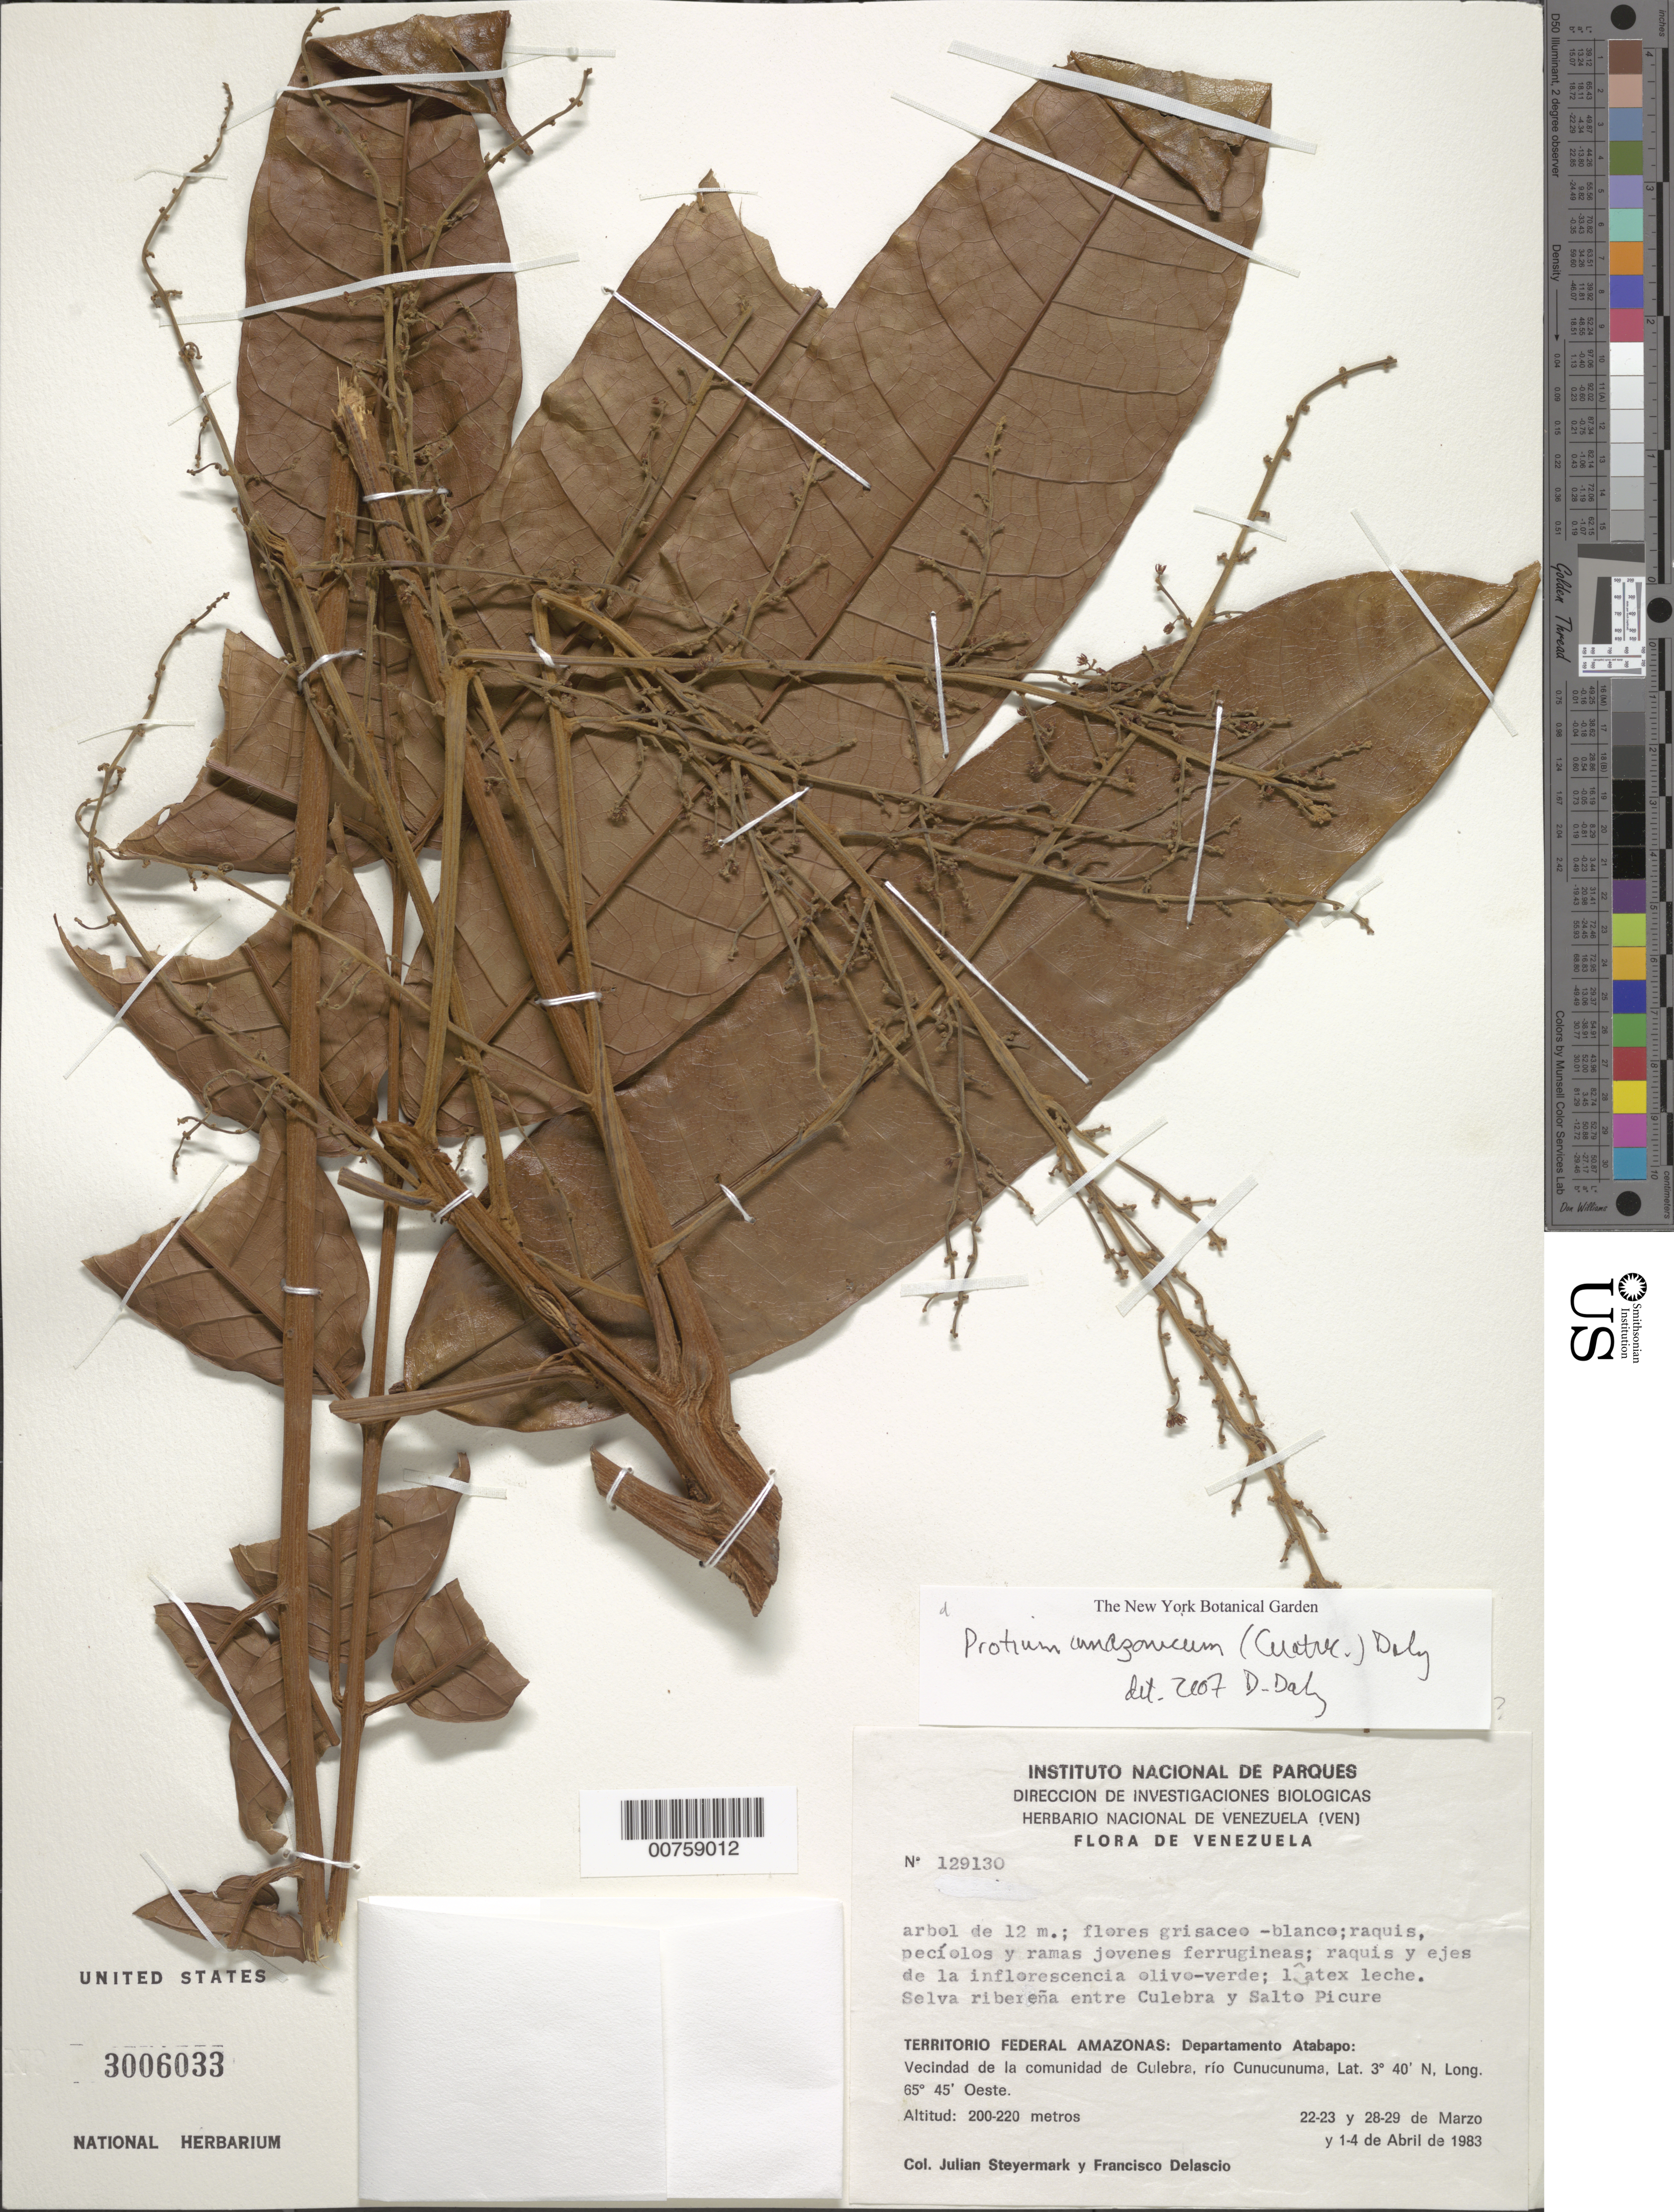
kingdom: Plantae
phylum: Tracheophyta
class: Magnoliopsida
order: Sapindales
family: Burseraceae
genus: Protium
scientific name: Protium amazonicum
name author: (Cuatrec.) Daly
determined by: Daly, D. C.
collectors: J. Steyermark & F. Delascio C.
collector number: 129130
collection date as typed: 22-Mar-83 to 4-Apr-83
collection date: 1983-03-22/1983-04-04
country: Venezuela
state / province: Amazonas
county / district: Atabapo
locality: Culebra comunidad vic., Río Cunucunuma; entre Culebra y Salto Picure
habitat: Selva ribereña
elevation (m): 200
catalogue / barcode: US 3006033